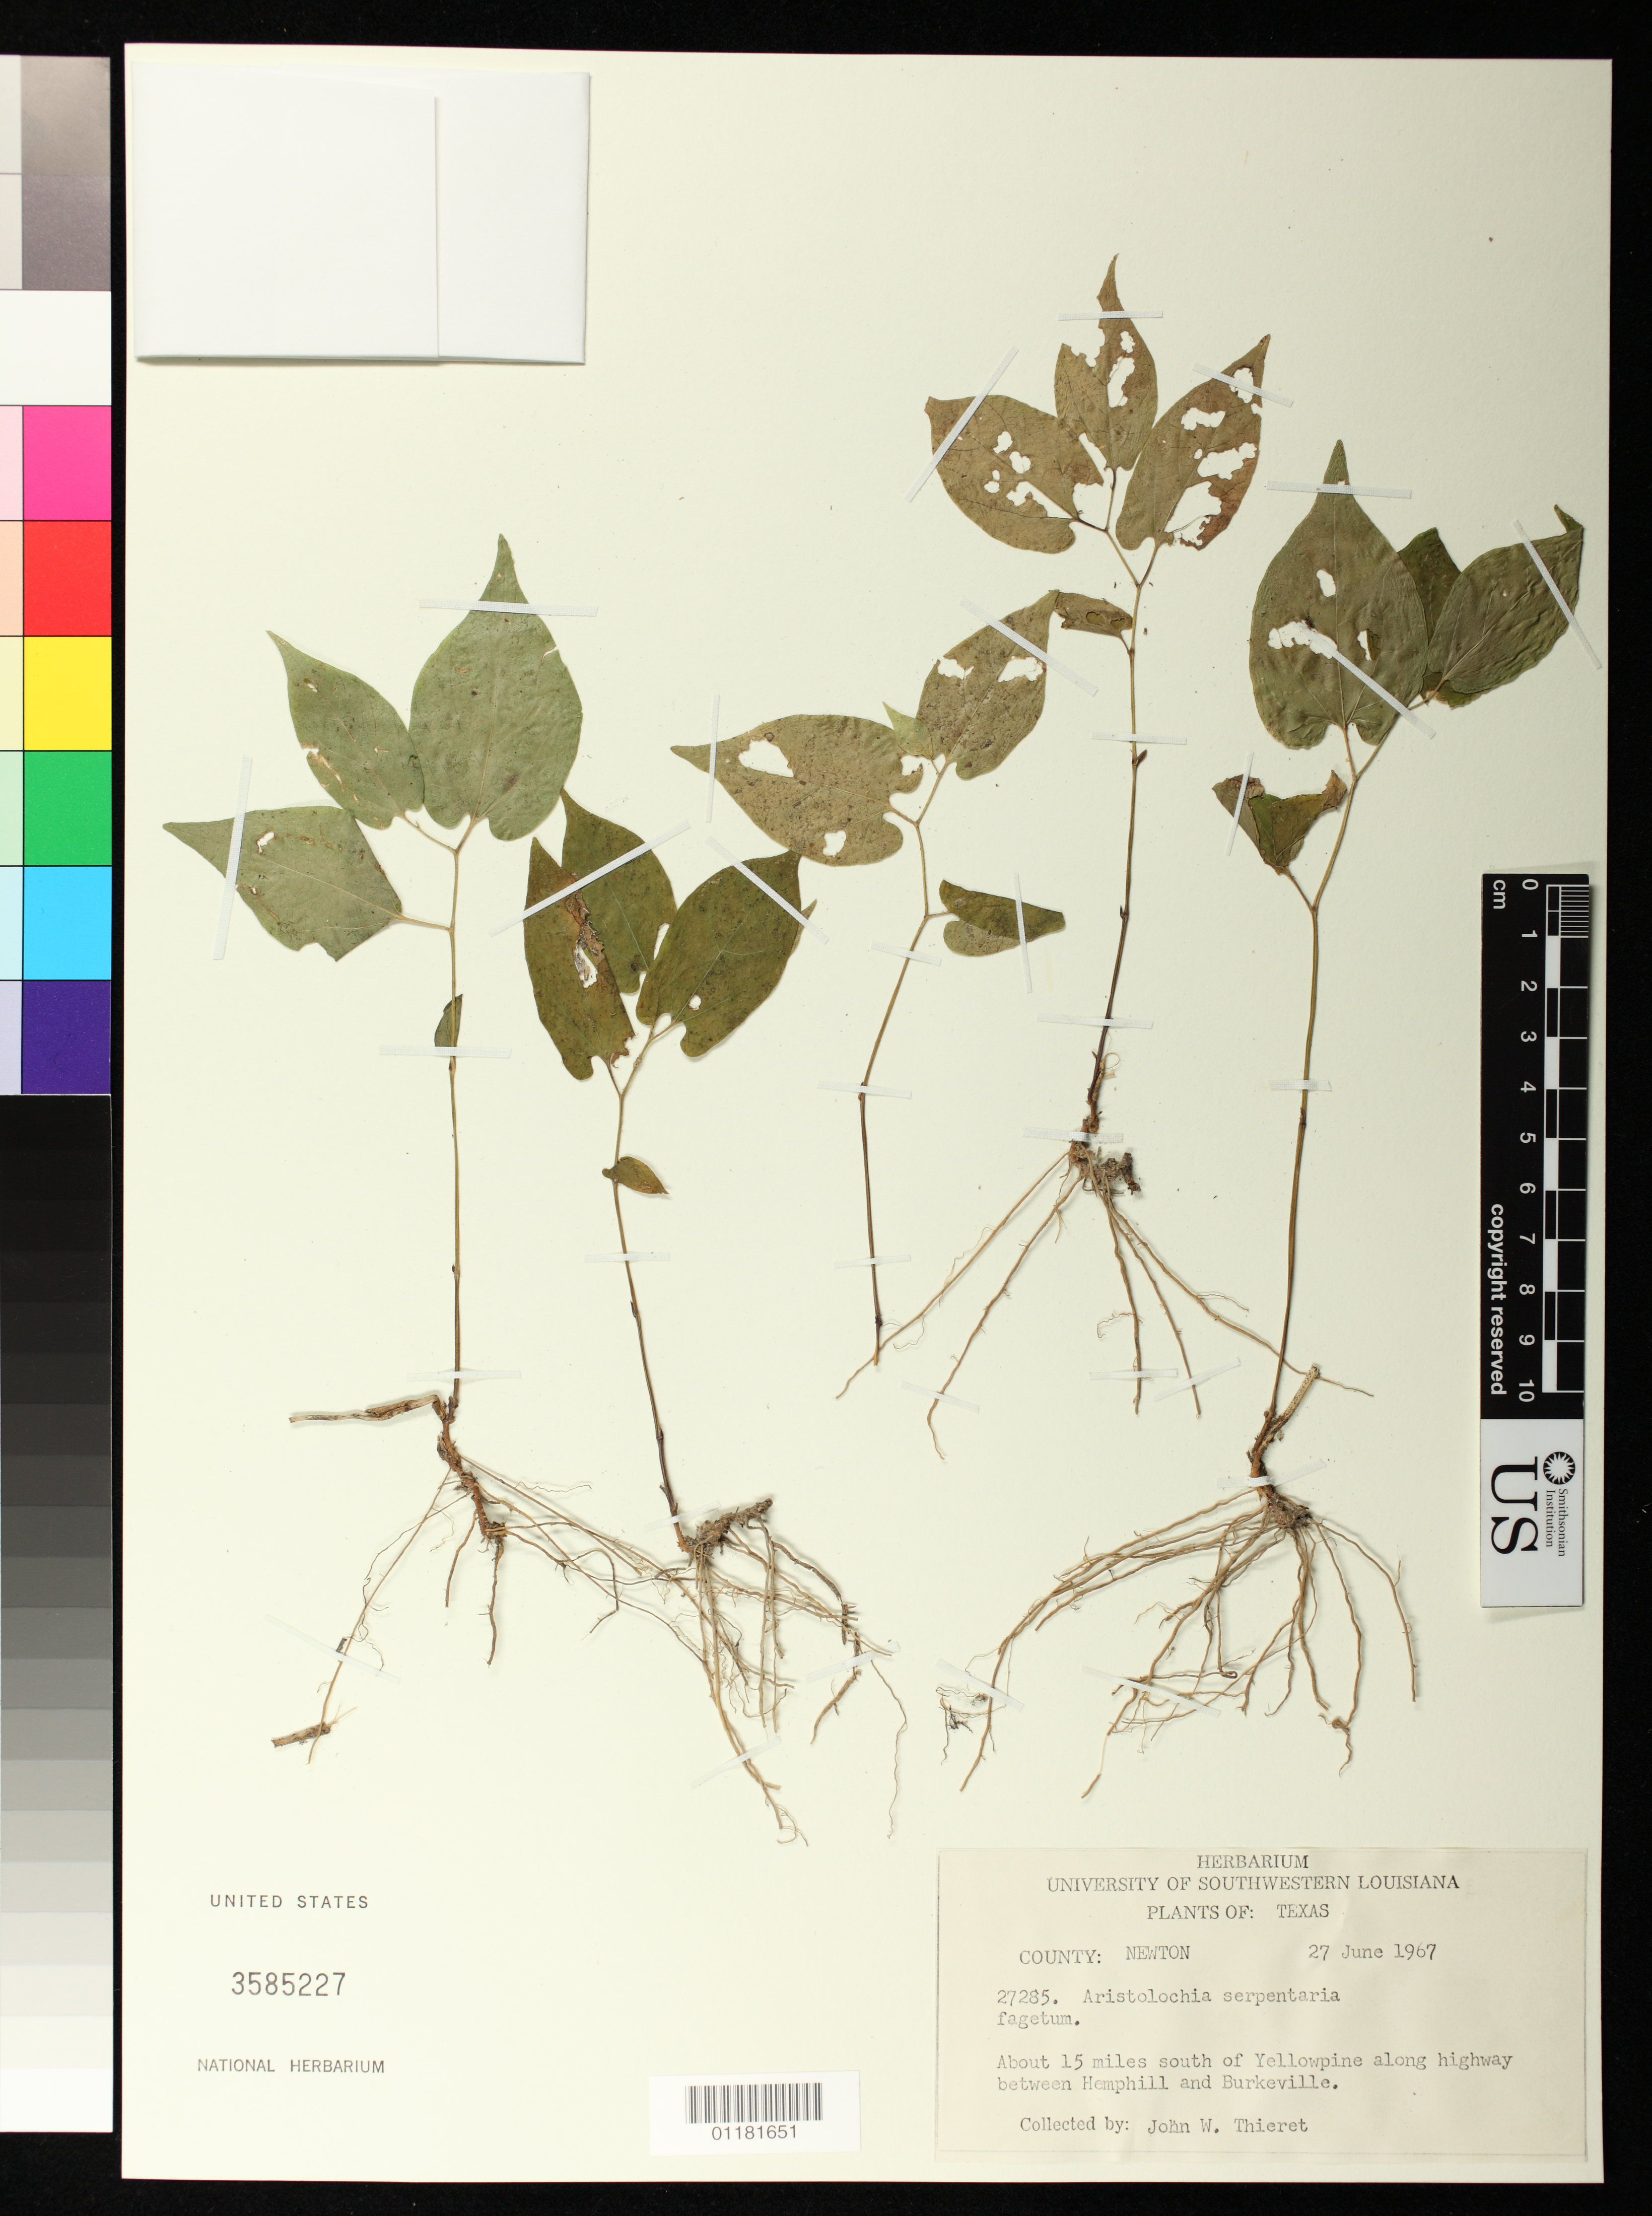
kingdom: Plantae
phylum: Tracheophyta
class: Magnoliopsida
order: Piperales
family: Aristolochiaceae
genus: Aristolochia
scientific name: Aristolochia serpentaria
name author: L.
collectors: J. W. Thieret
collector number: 27285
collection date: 1967-06-27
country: United States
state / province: Texas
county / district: Newton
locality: About 15 miles south of Yellowpine along highway between Hemphill and Burkeville, Newton County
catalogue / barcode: US 3585227